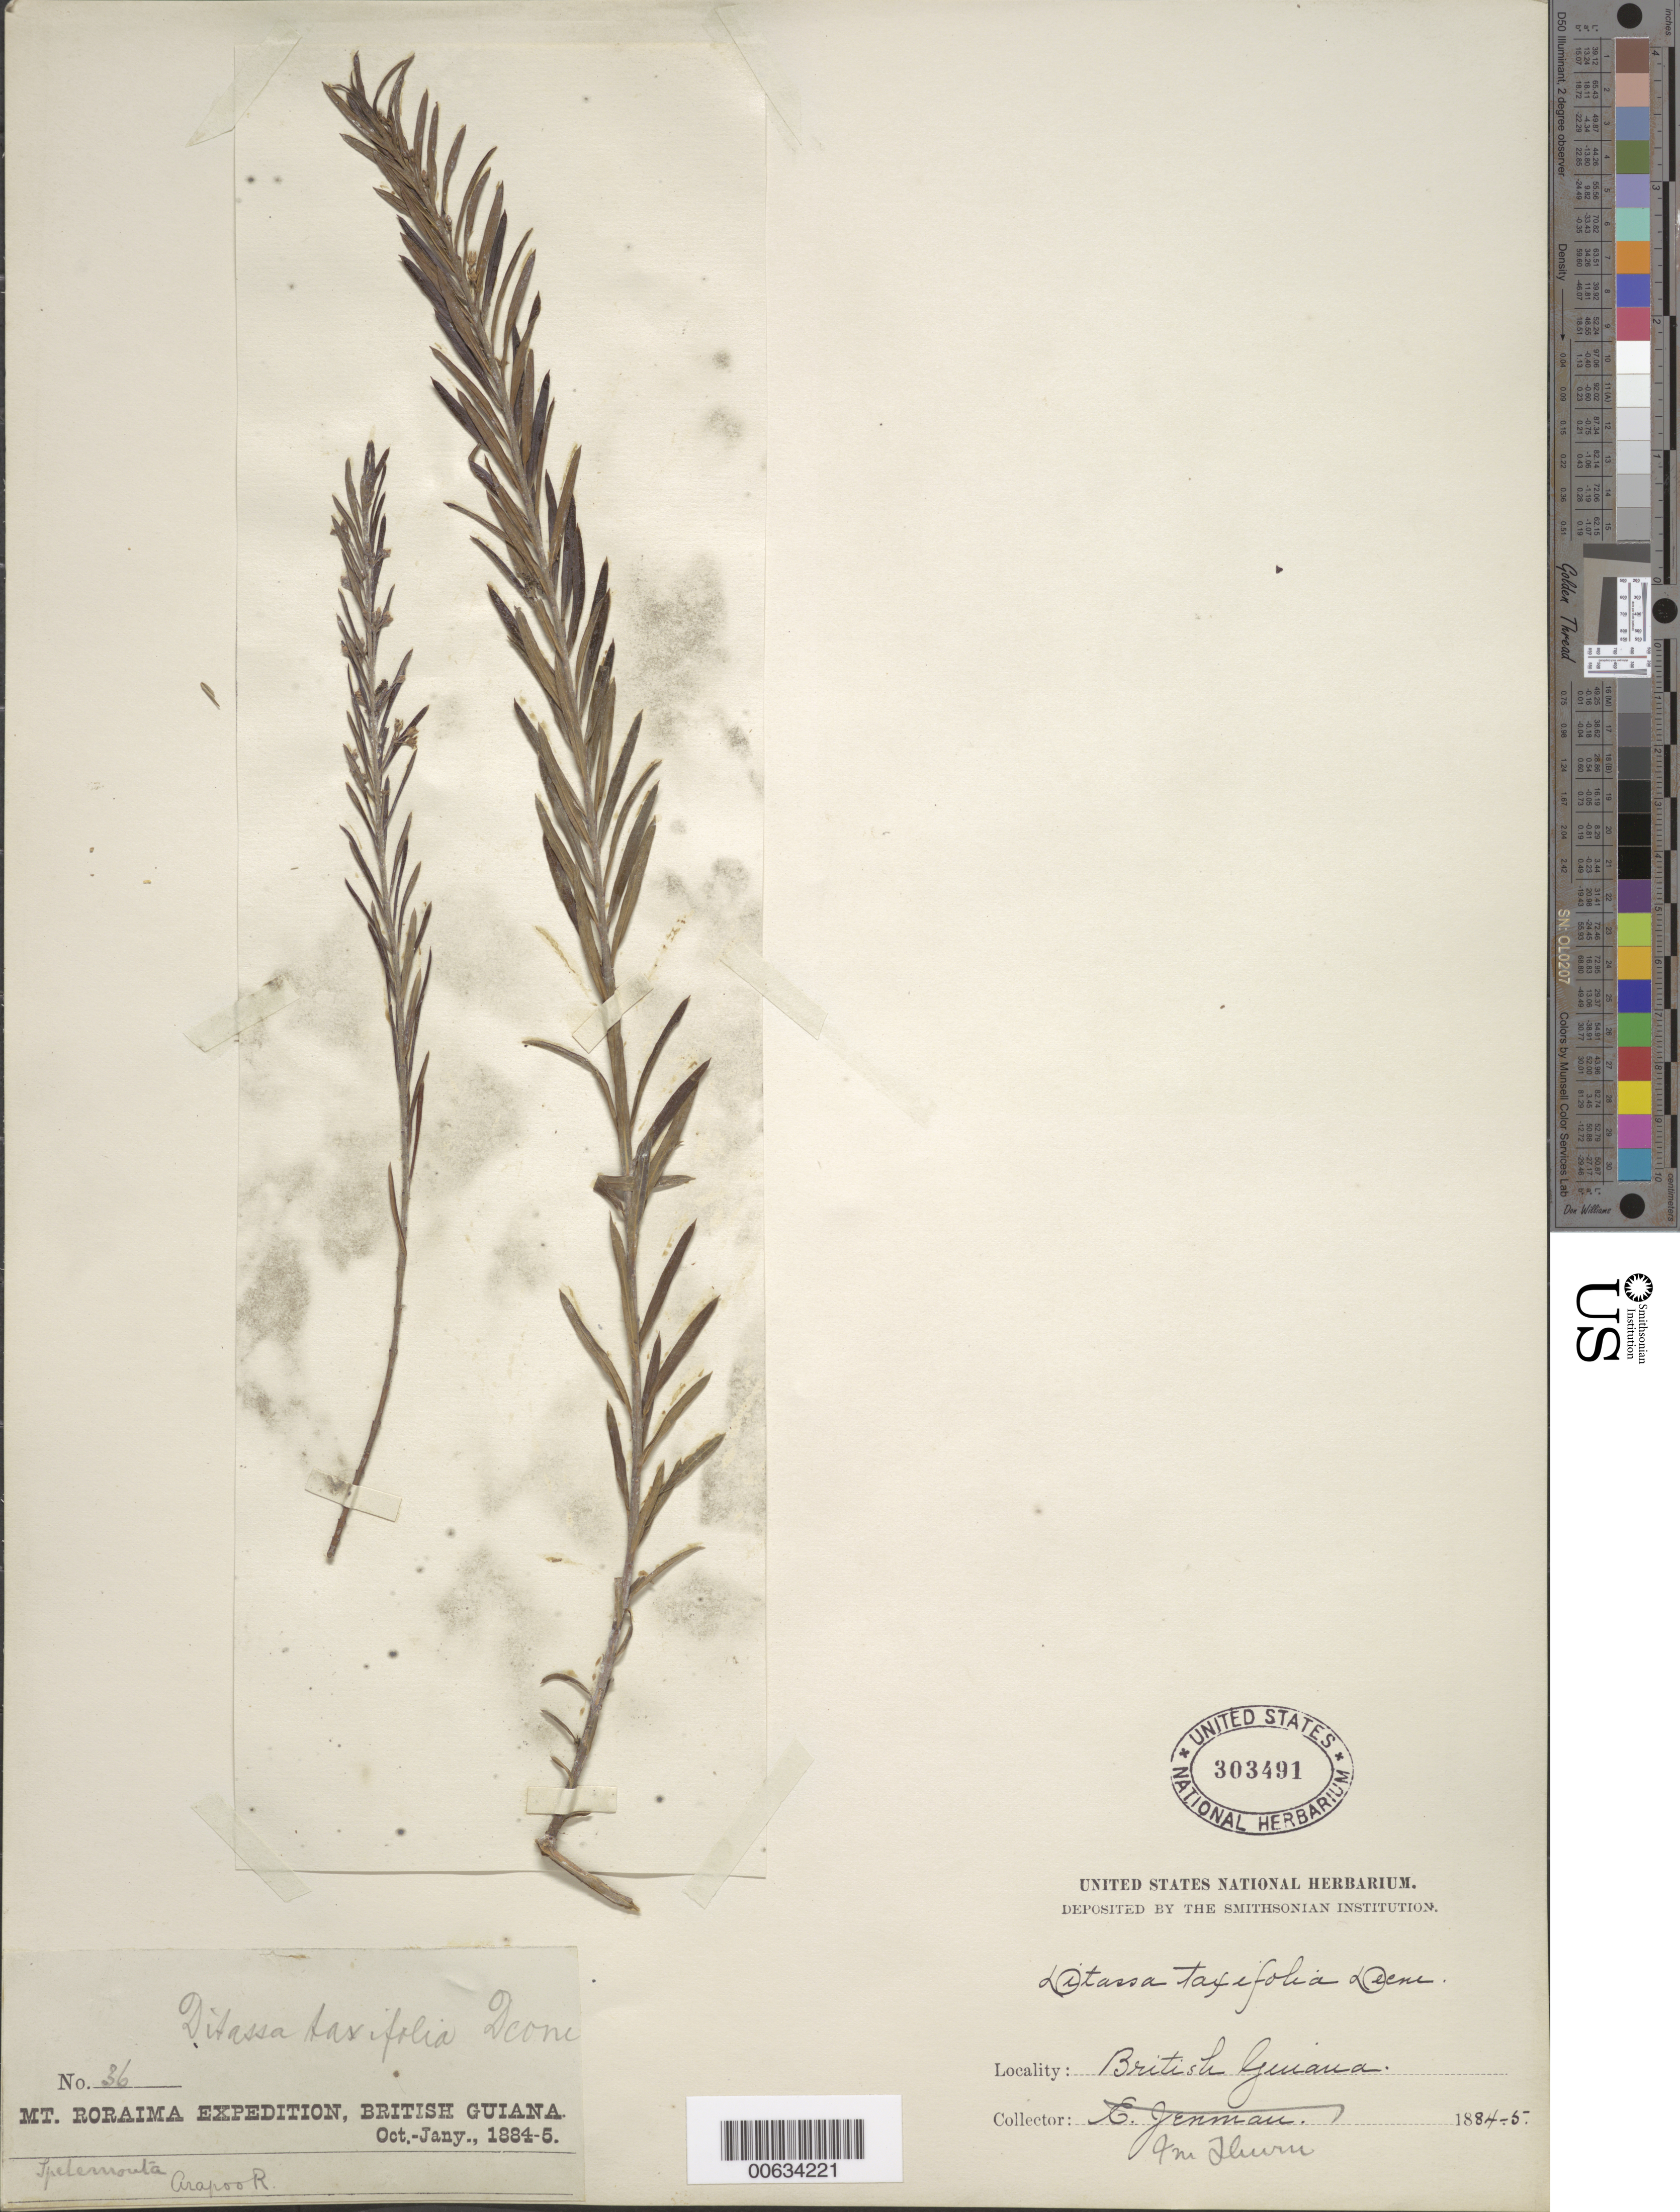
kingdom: Plantae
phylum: Tracheophyta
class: Magnoliopsida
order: Gentianales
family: Apocynaceae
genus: Ditassa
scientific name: Ditassa taxifolia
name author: Decne.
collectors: E. F. im Thurn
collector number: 36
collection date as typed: October 1884 to January 1885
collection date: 1884-10/1885-01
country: Guyana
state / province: Cuyuni-Mazaruni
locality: Mt. Roraima, Arapoo R.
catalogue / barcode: US 303491